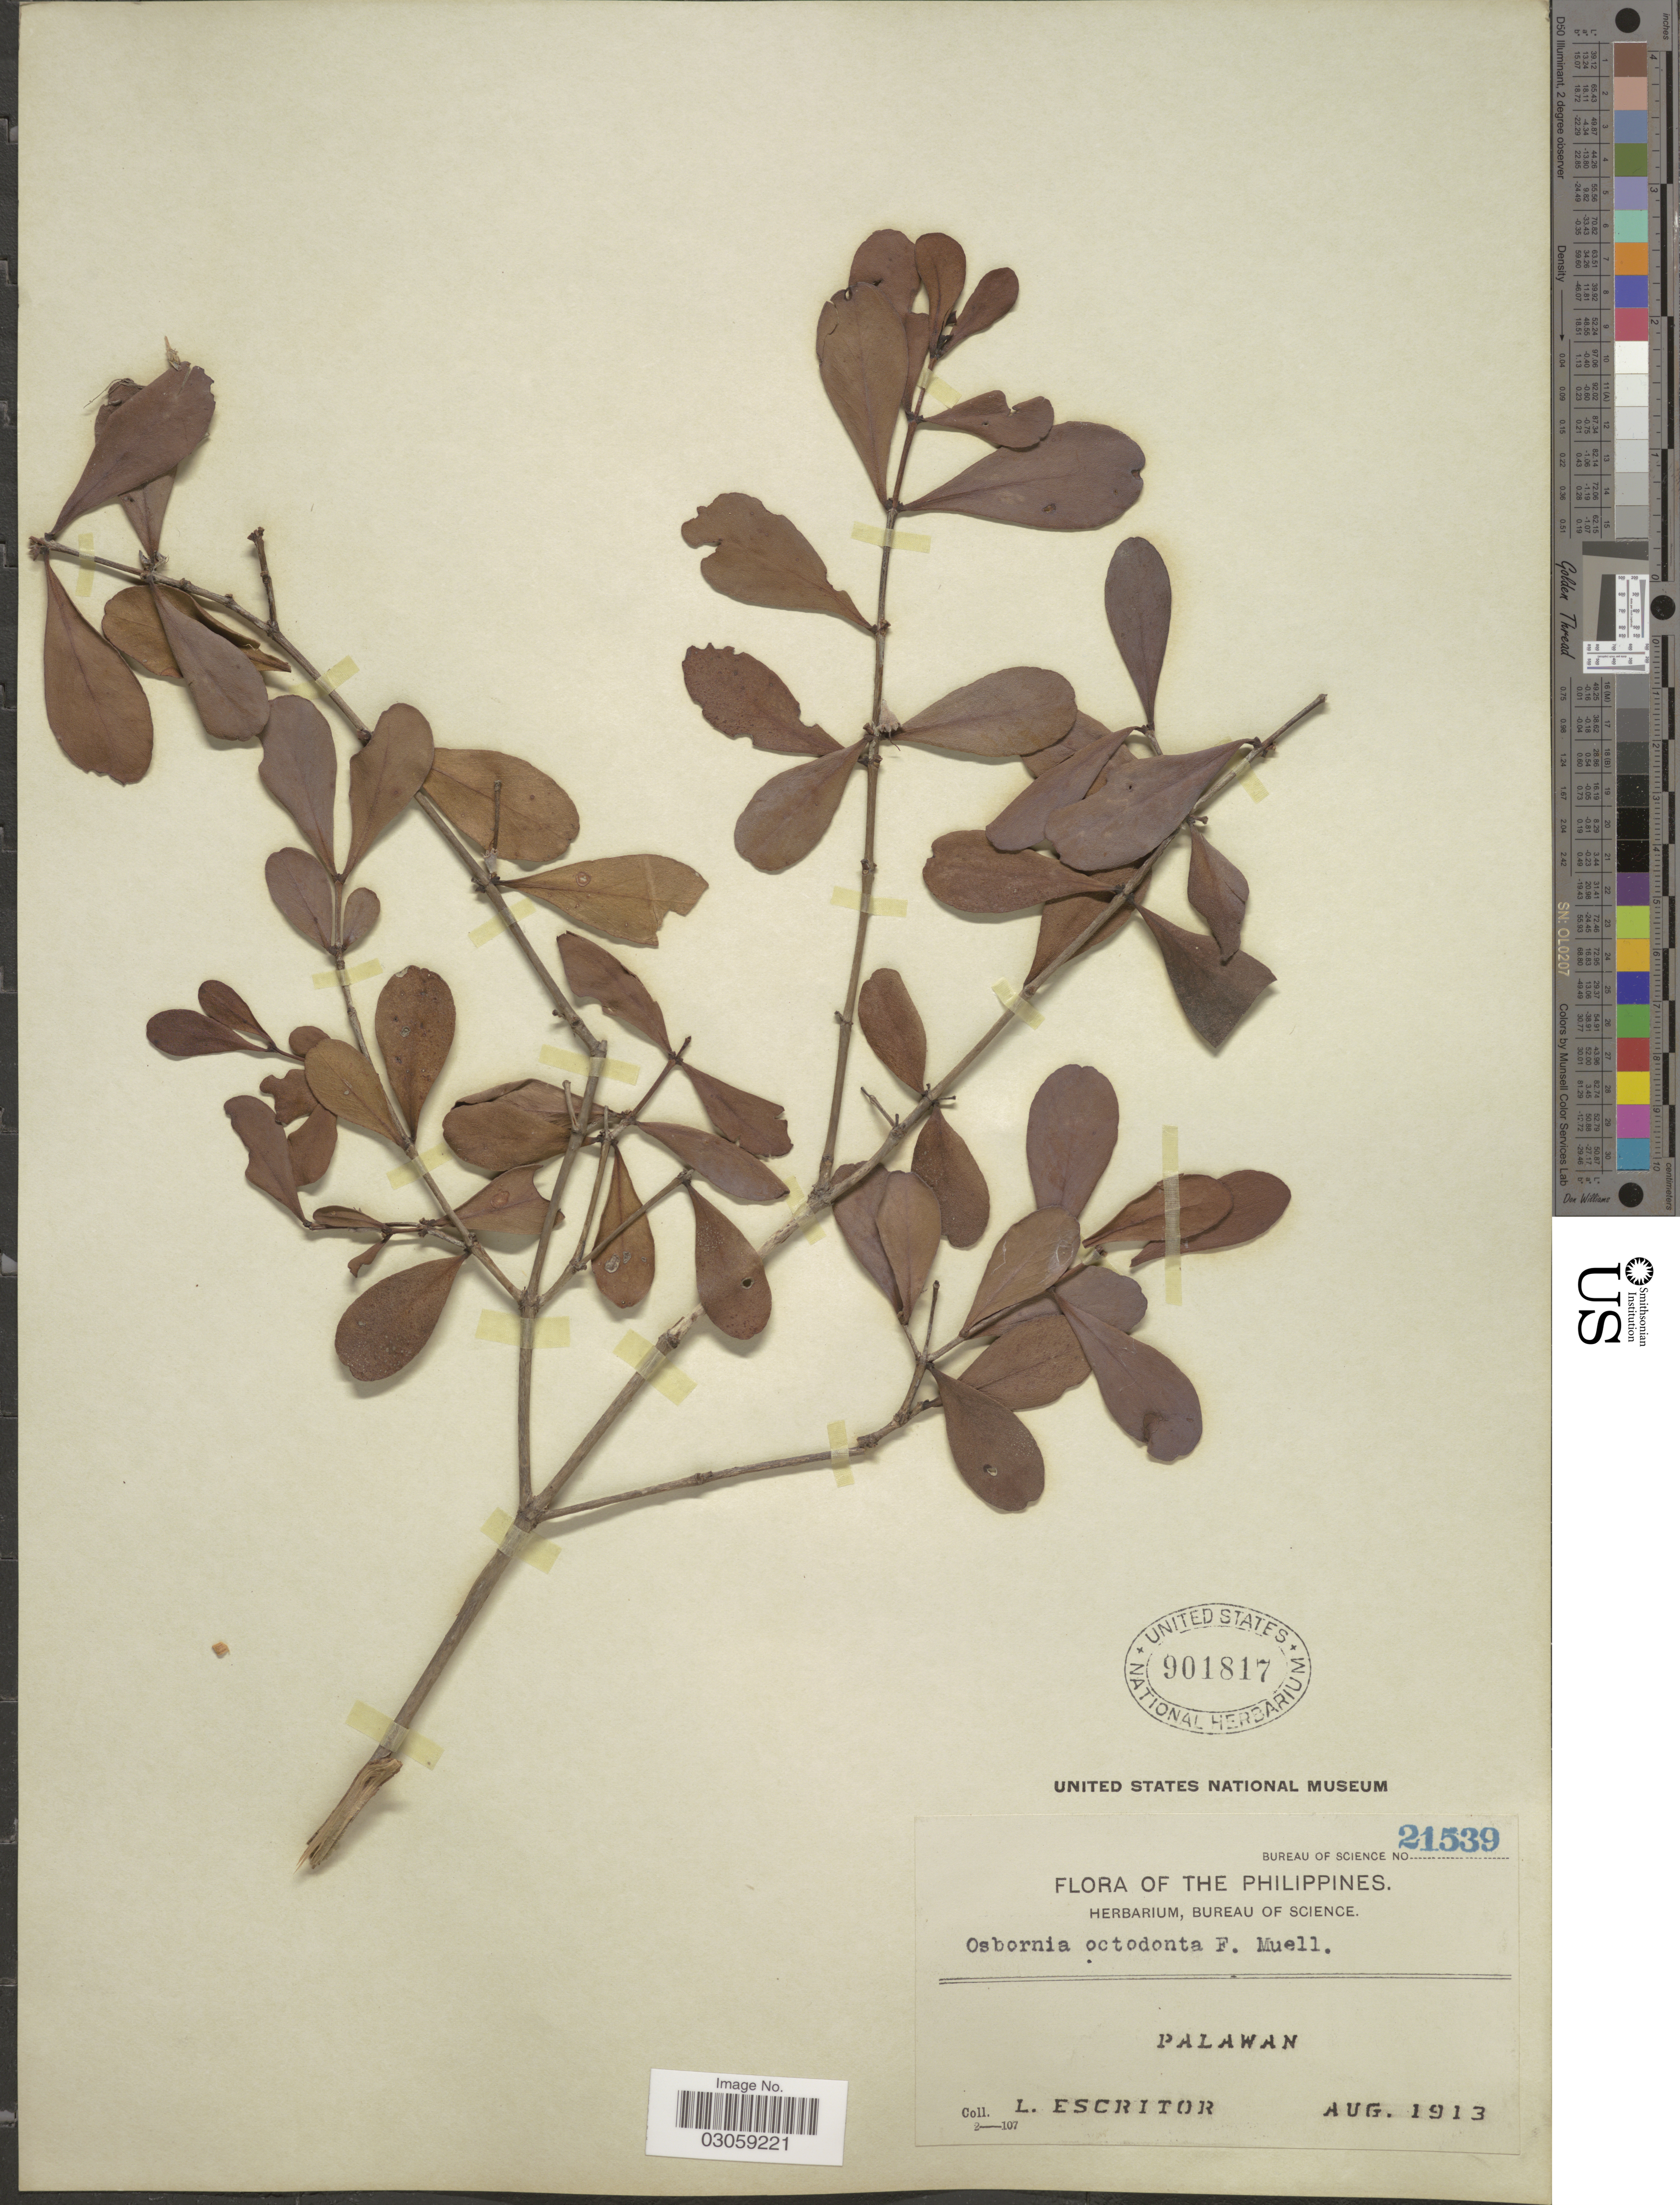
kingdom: Plantae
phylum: Tracheophyta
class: Magnoliopsida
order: Myrtales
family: Myrtaceae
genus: Osbornia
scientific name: Osbornia octodonta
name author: F. Muell.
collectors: L. Escritor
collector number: Bureau of Science 21539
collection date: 1913-08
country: Philippines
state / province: Mimaropa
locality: Palawan.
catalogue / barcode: US 901817